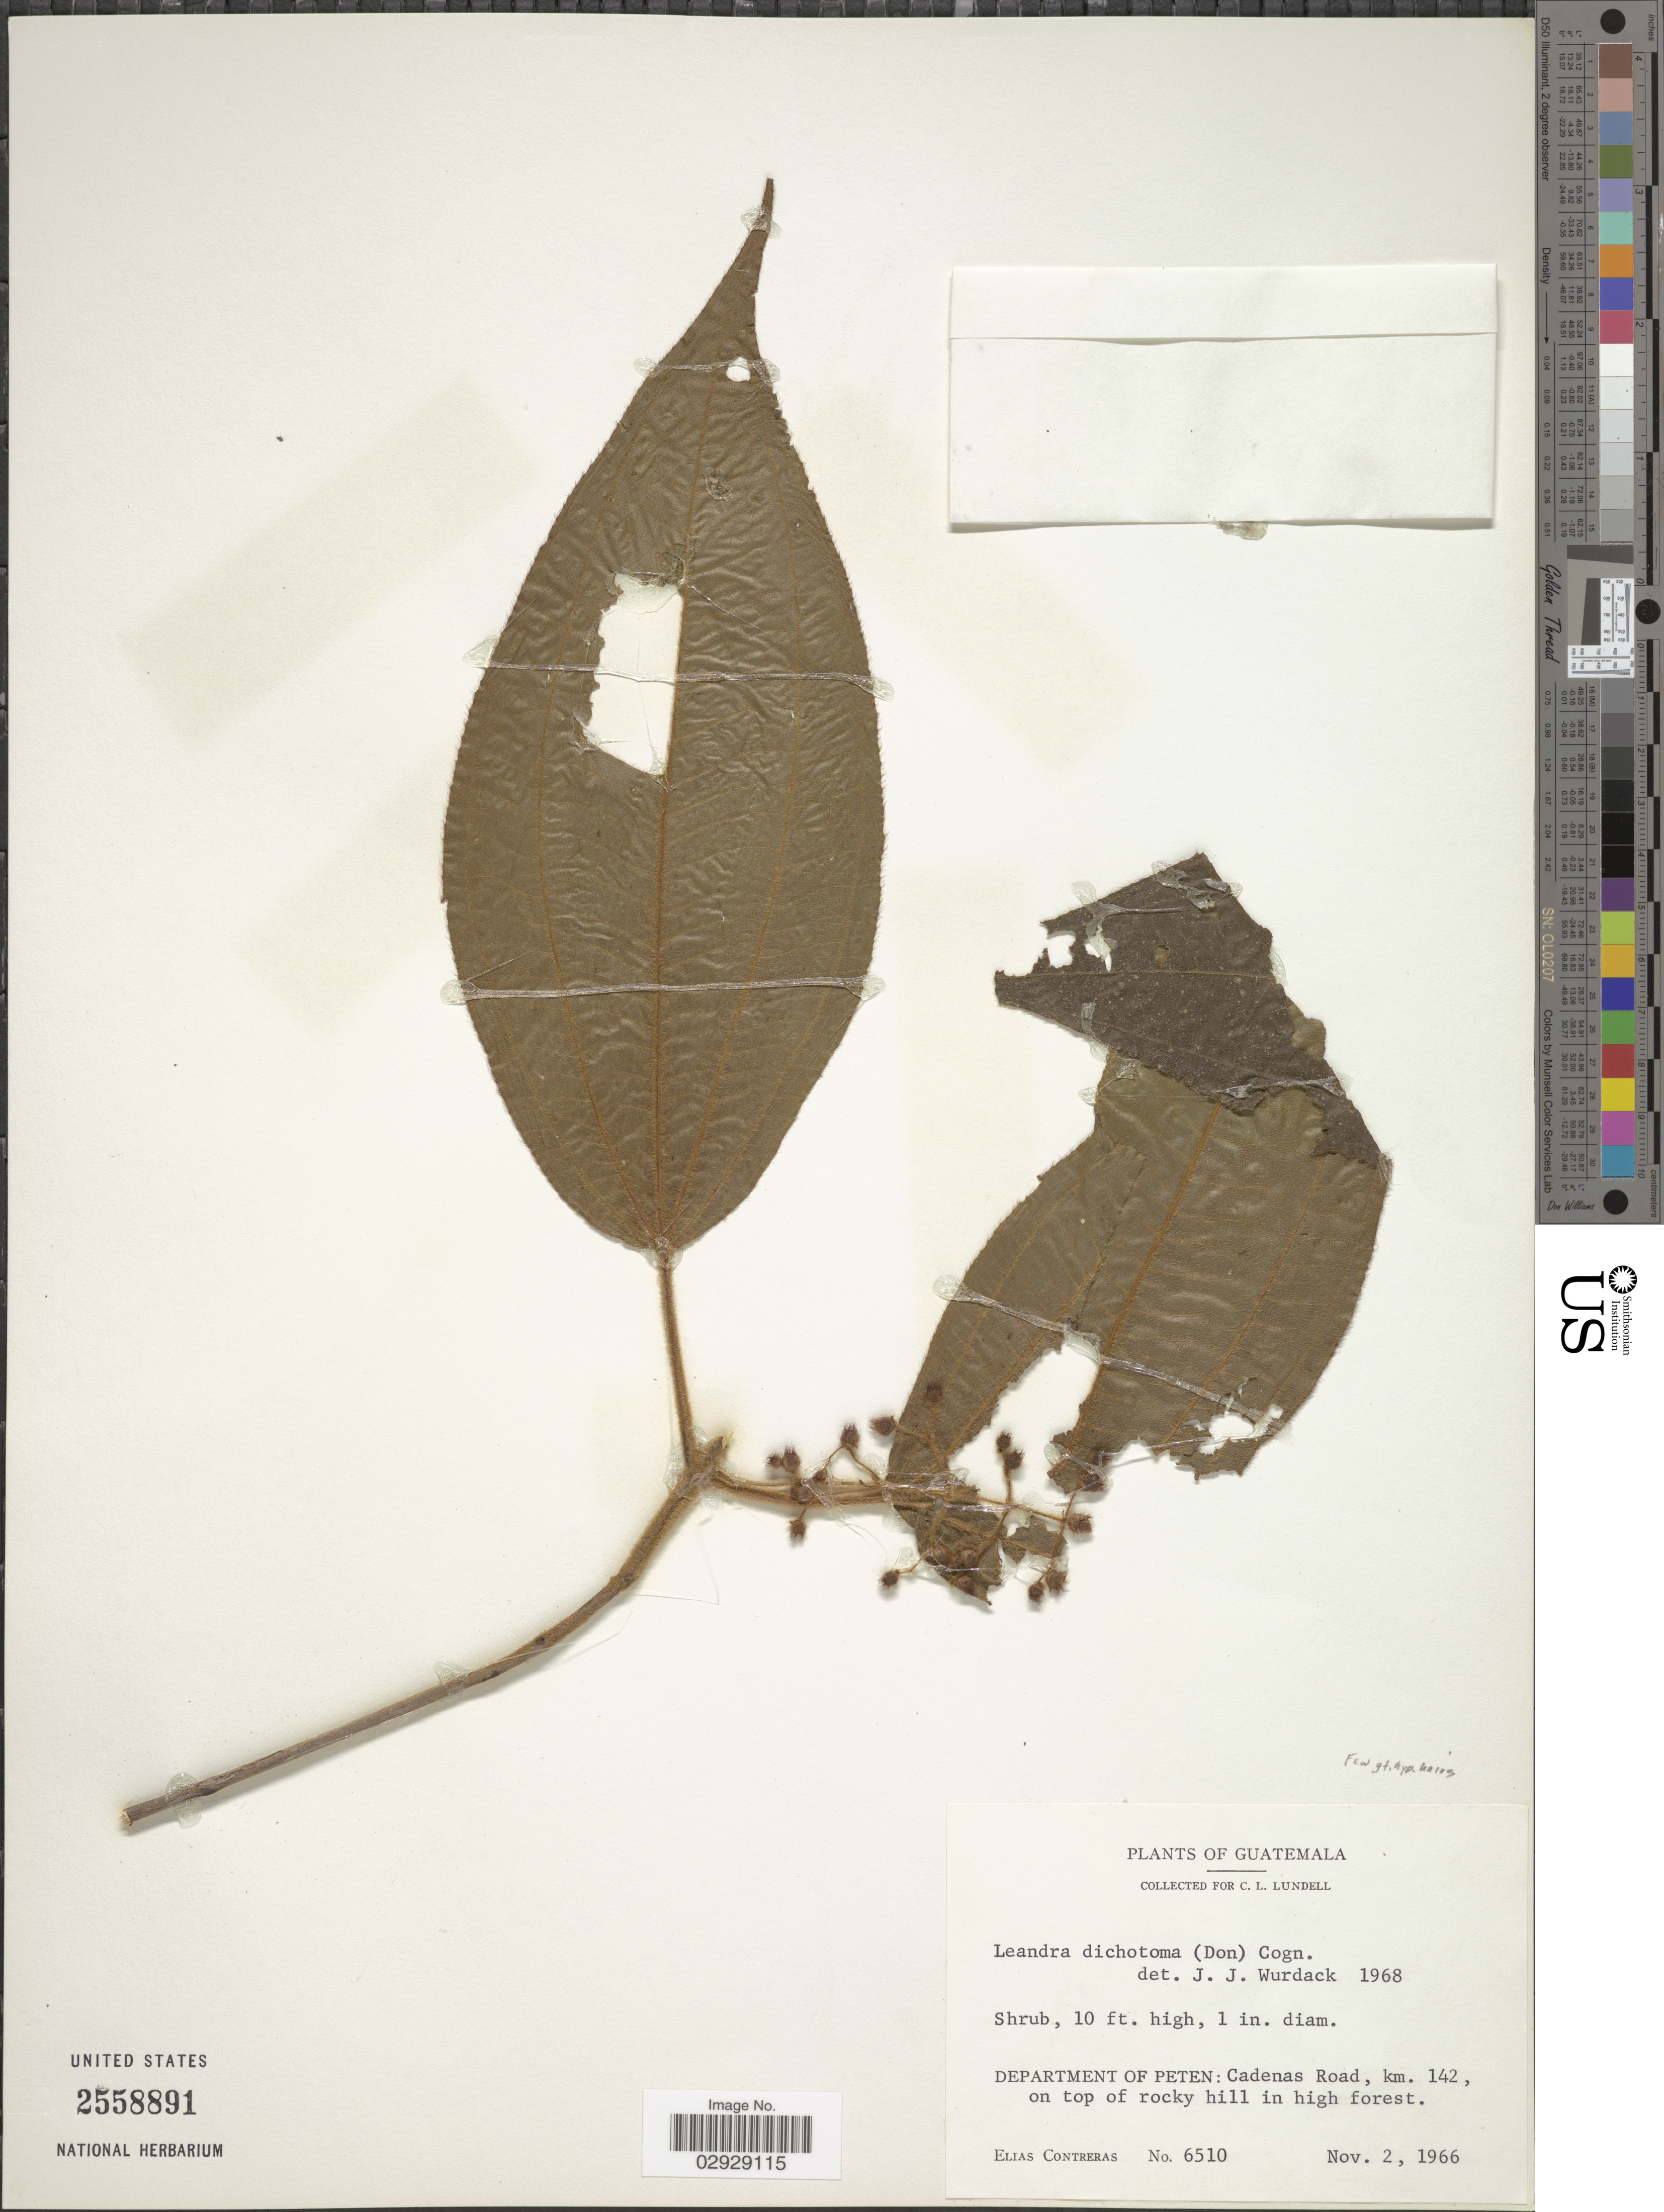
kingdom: Plantae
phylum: Tracheophyta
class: Magnoliopsida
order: Myrtales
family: Melastomataceae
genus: Leandra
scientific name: Leandra dichotoma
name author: (D. Don) Cogn.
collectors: E. Contreras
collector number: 6510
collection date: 1966-11-02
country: Guatemala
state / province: El Petén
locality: Department of Peten: Cadenas Road, km. 142, on top of rocky hill in high forest.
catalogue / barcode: US 2558891